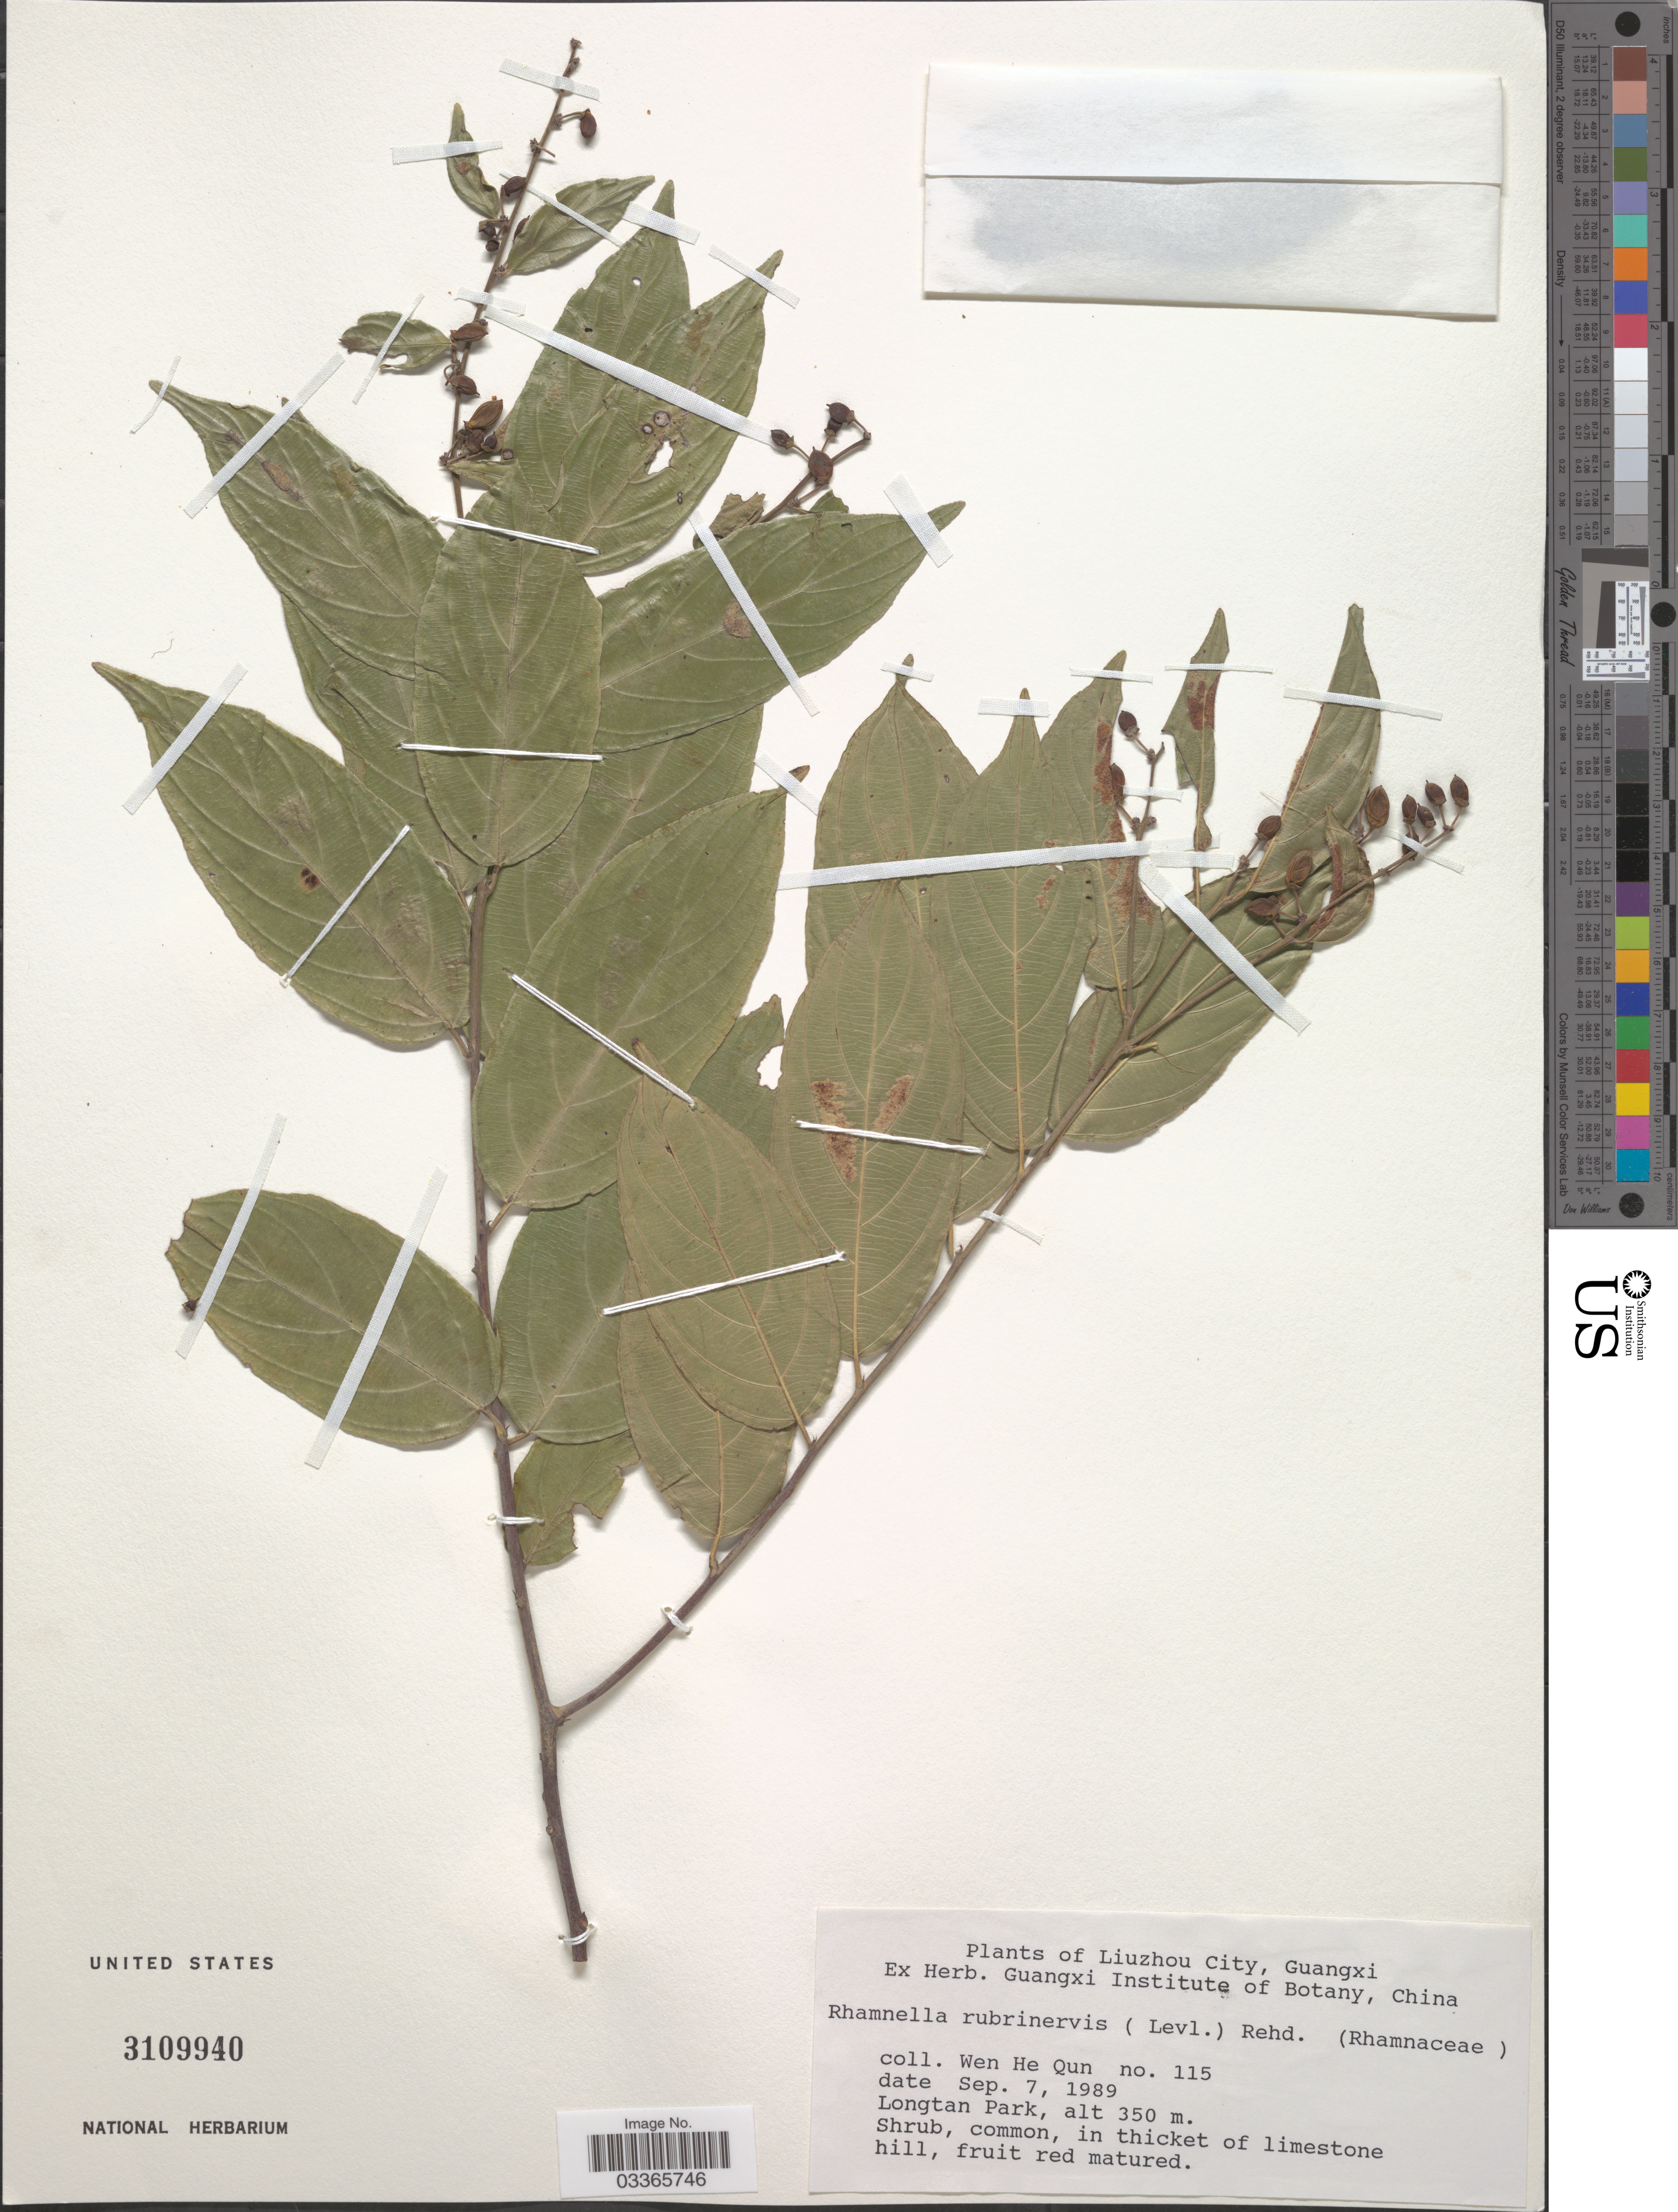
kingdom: Plantae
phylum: Tracheophyta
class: Magnoliopsida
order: Rosales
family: Rhamnaceae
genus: Rhamnella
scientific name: Rhamnella rubrinervis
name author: (H. Lév.) Rehder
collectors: W. Qun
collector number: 115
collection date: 1989-09-07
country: China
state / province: Guangxi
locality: Liuzhou City. Longtan Park.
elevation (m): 350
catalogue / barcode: US 3109940